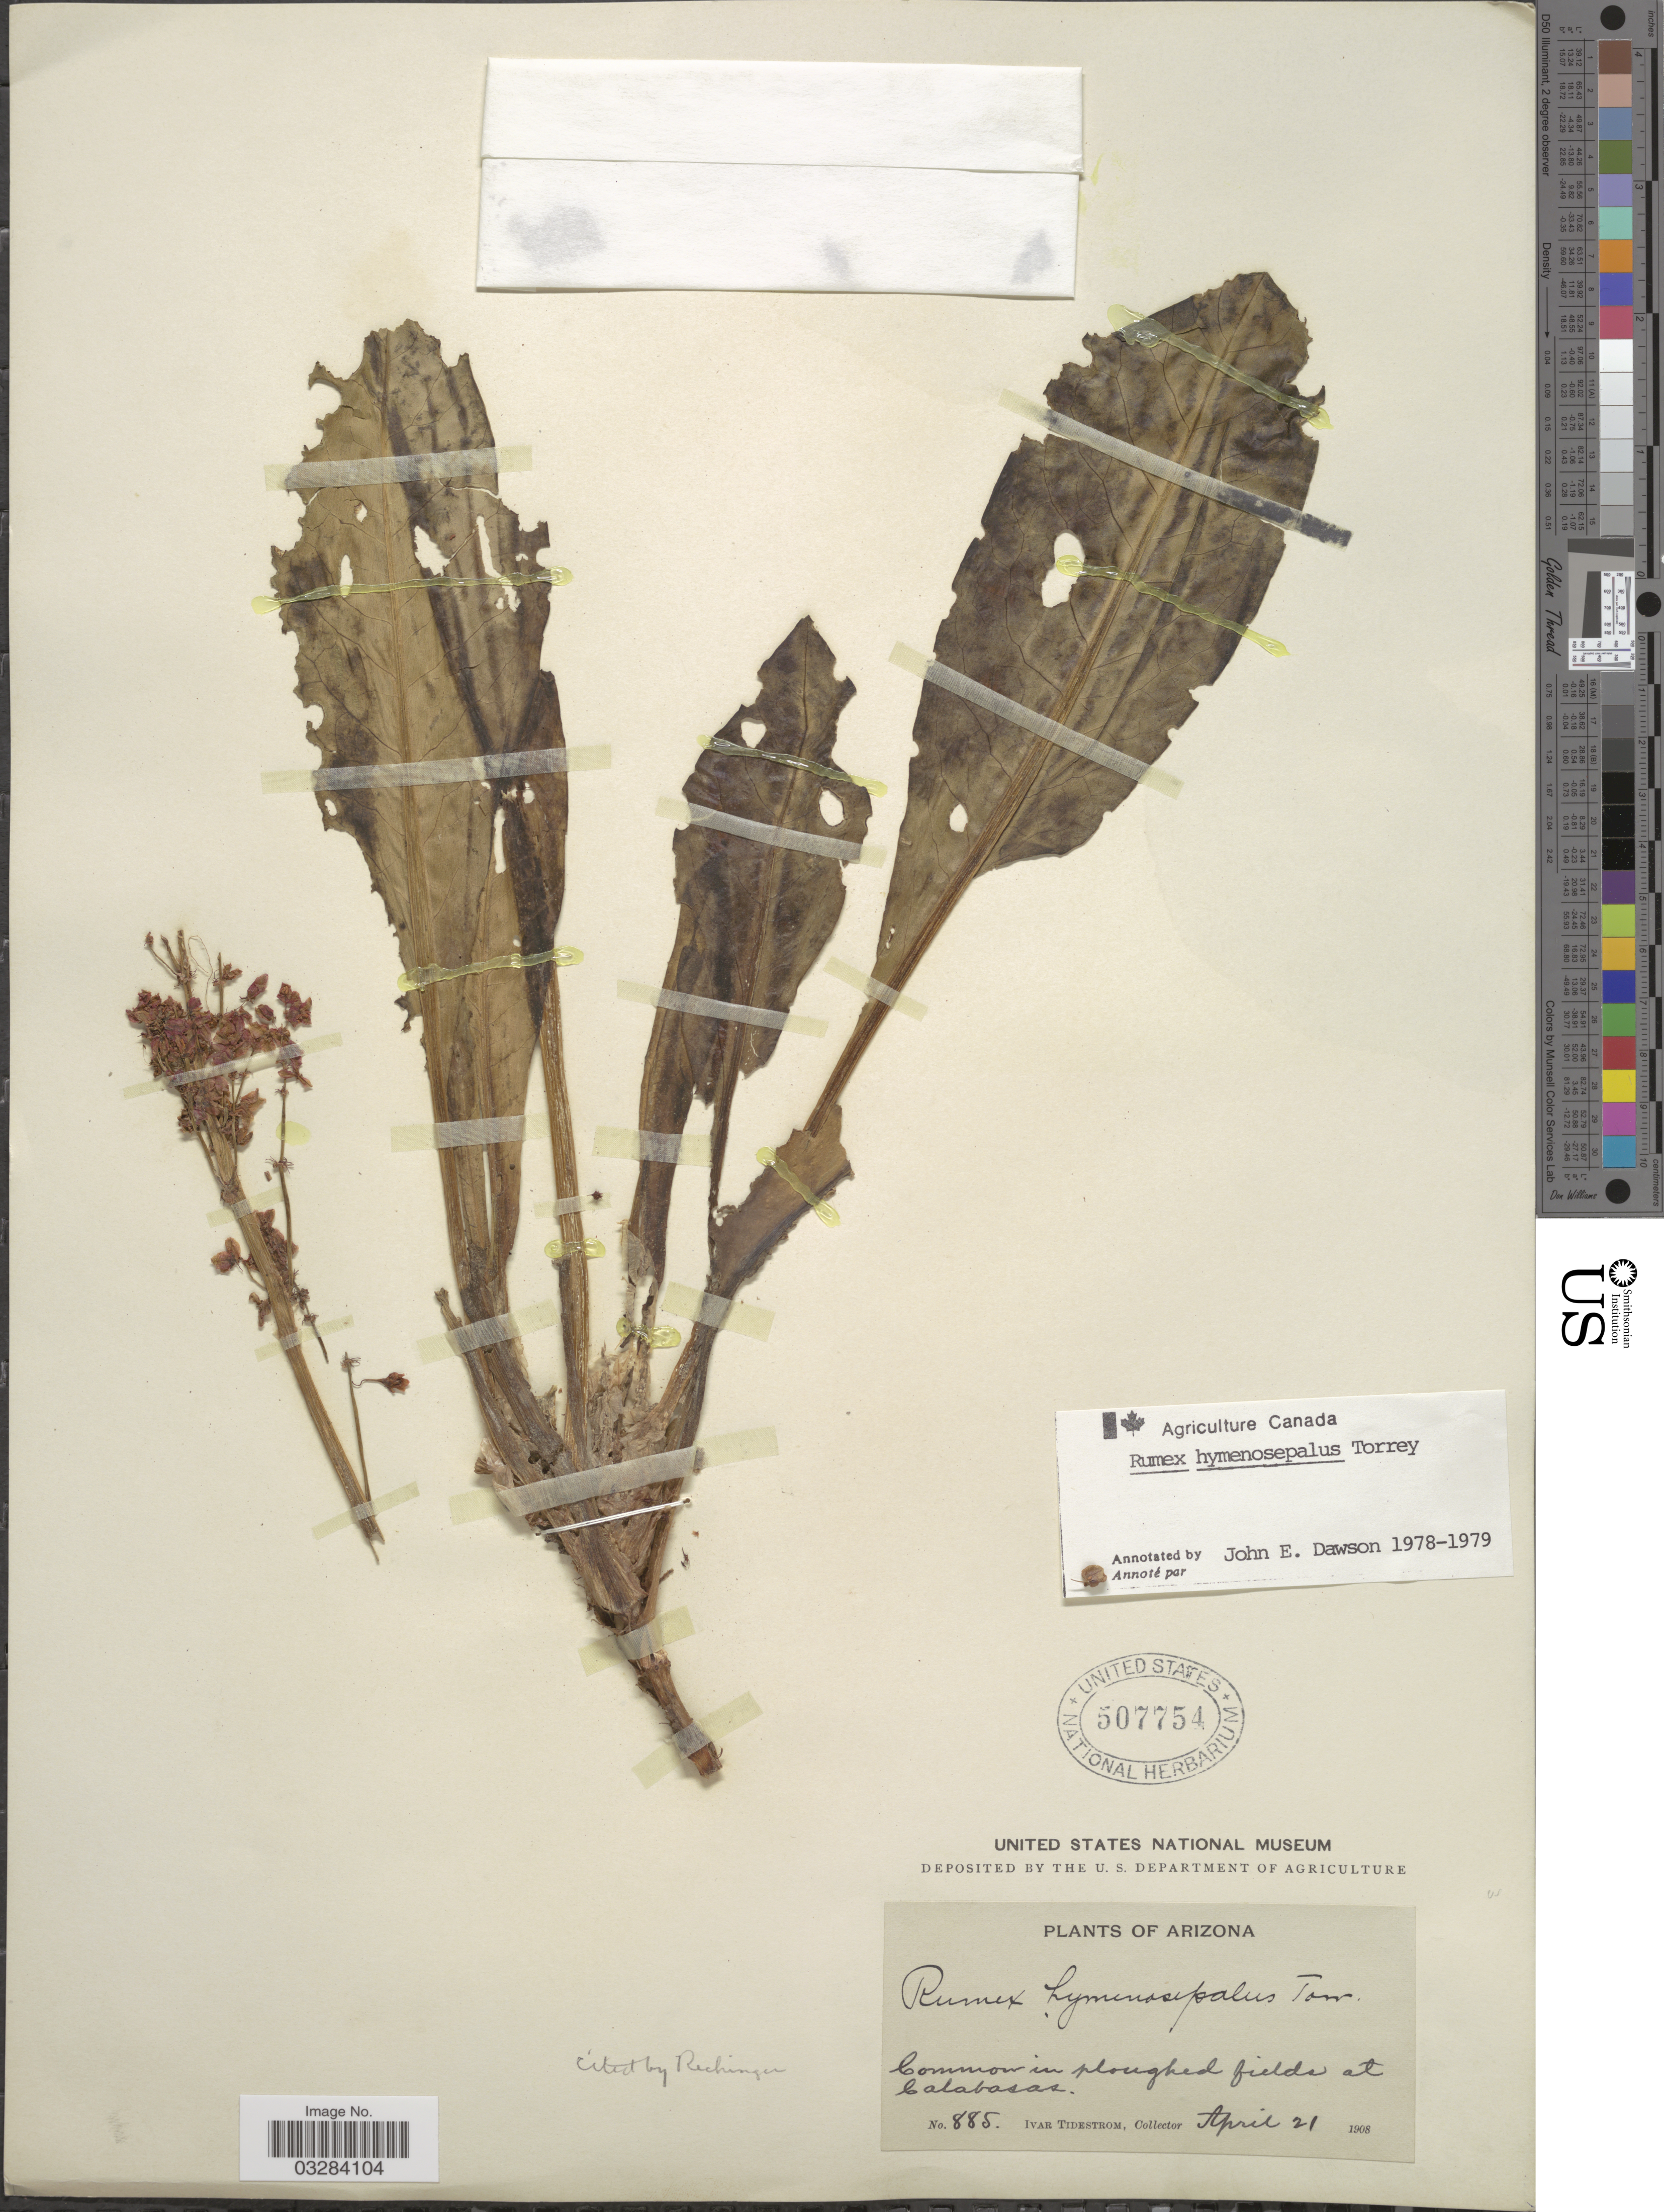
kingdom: Plantae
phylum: Tracheophyta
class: Magnoliopsida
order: Caryophyllales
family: Polygonaceae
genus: Rumex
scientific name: Rumex hymenosepalus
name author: Torr.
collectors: I. F. Tidestrom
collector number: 885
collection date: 1908-04-21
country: United States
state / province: Arizona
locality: Calabasas.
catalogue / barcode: US 507754